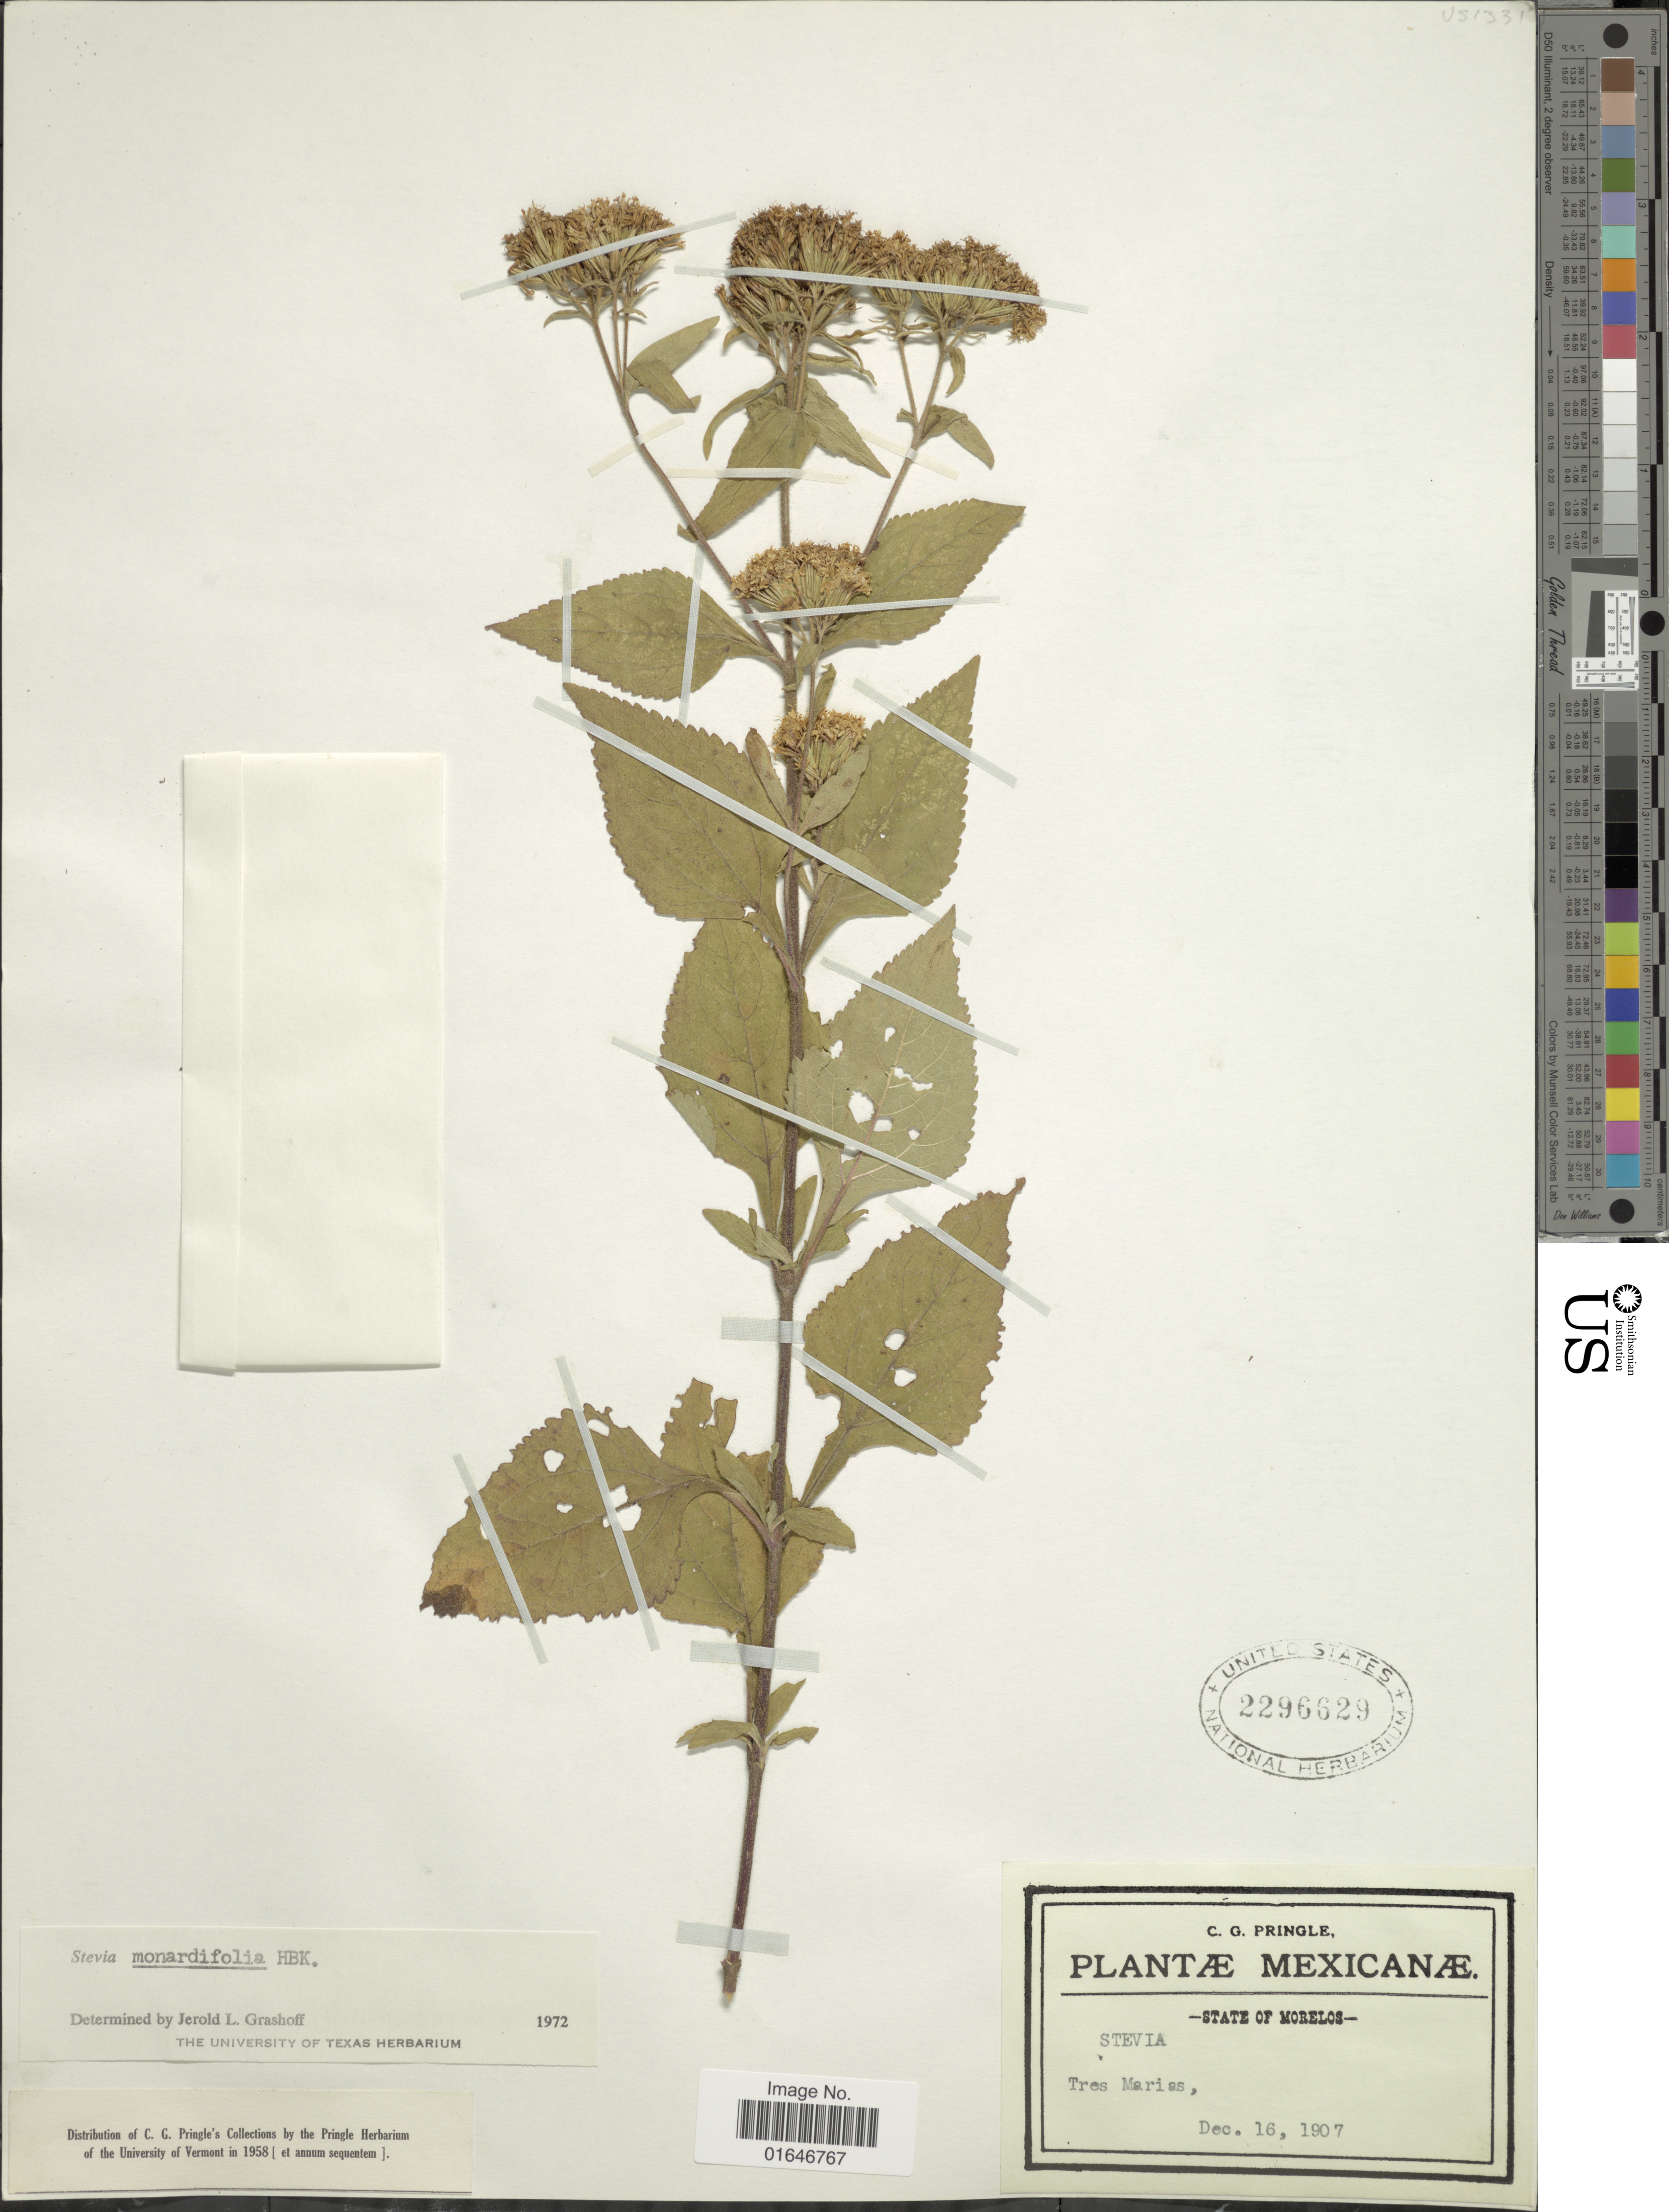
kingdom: Plantae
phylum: Tracheophyta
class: Magnoliopsida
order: Asterales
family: Asteraceae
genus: Stevia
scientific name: Stevia monardifolia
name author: Kunth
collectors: C. G. Pringle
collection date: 1907-12-16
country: Mexico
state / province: Morelos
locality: Tres Marias.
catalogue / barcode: US 2296629